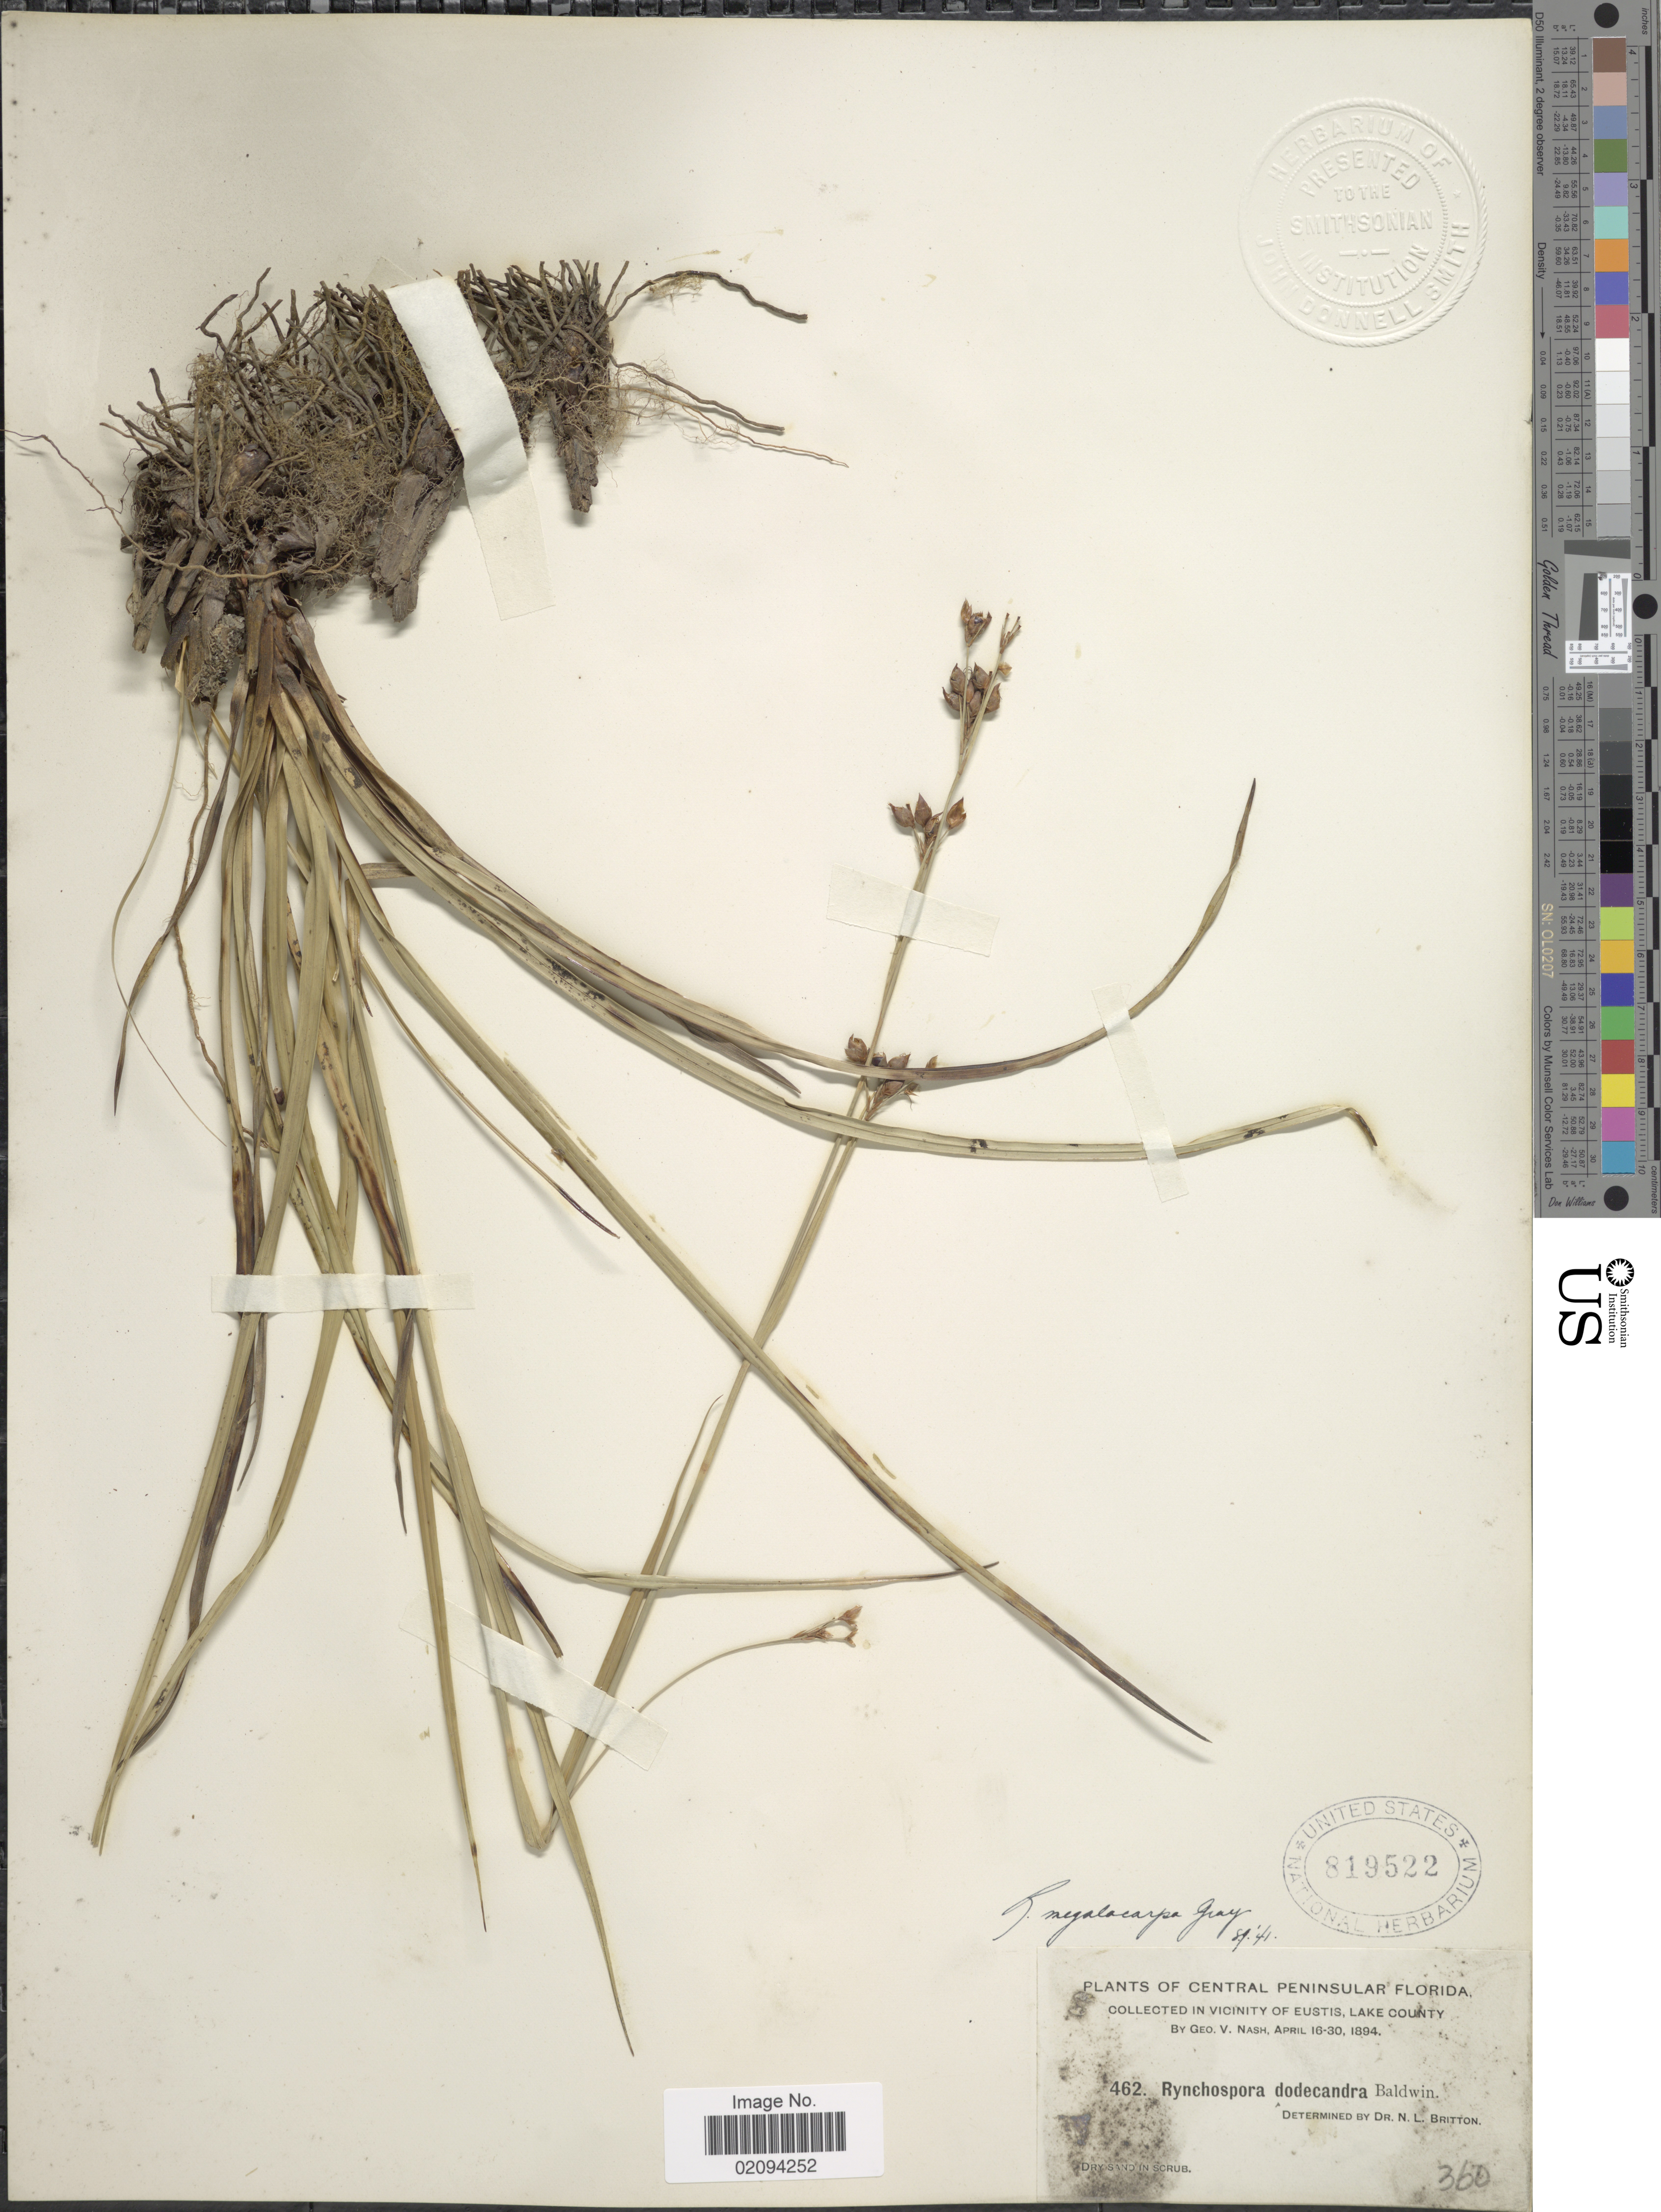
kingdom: Plantae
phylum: Tracheophyta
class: Liliopsida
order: Poales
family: Cyperaceae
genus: Rhynchospora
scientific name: Rhynchospora megalocarpa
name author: A. Gray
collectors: G. V. Nash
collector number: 462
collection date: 1894-04-16/1894-04-30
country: United States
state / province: Florida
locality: Central Peninsular Florida. In Vicinity of Eustis, Lake County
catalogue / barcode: US 819522